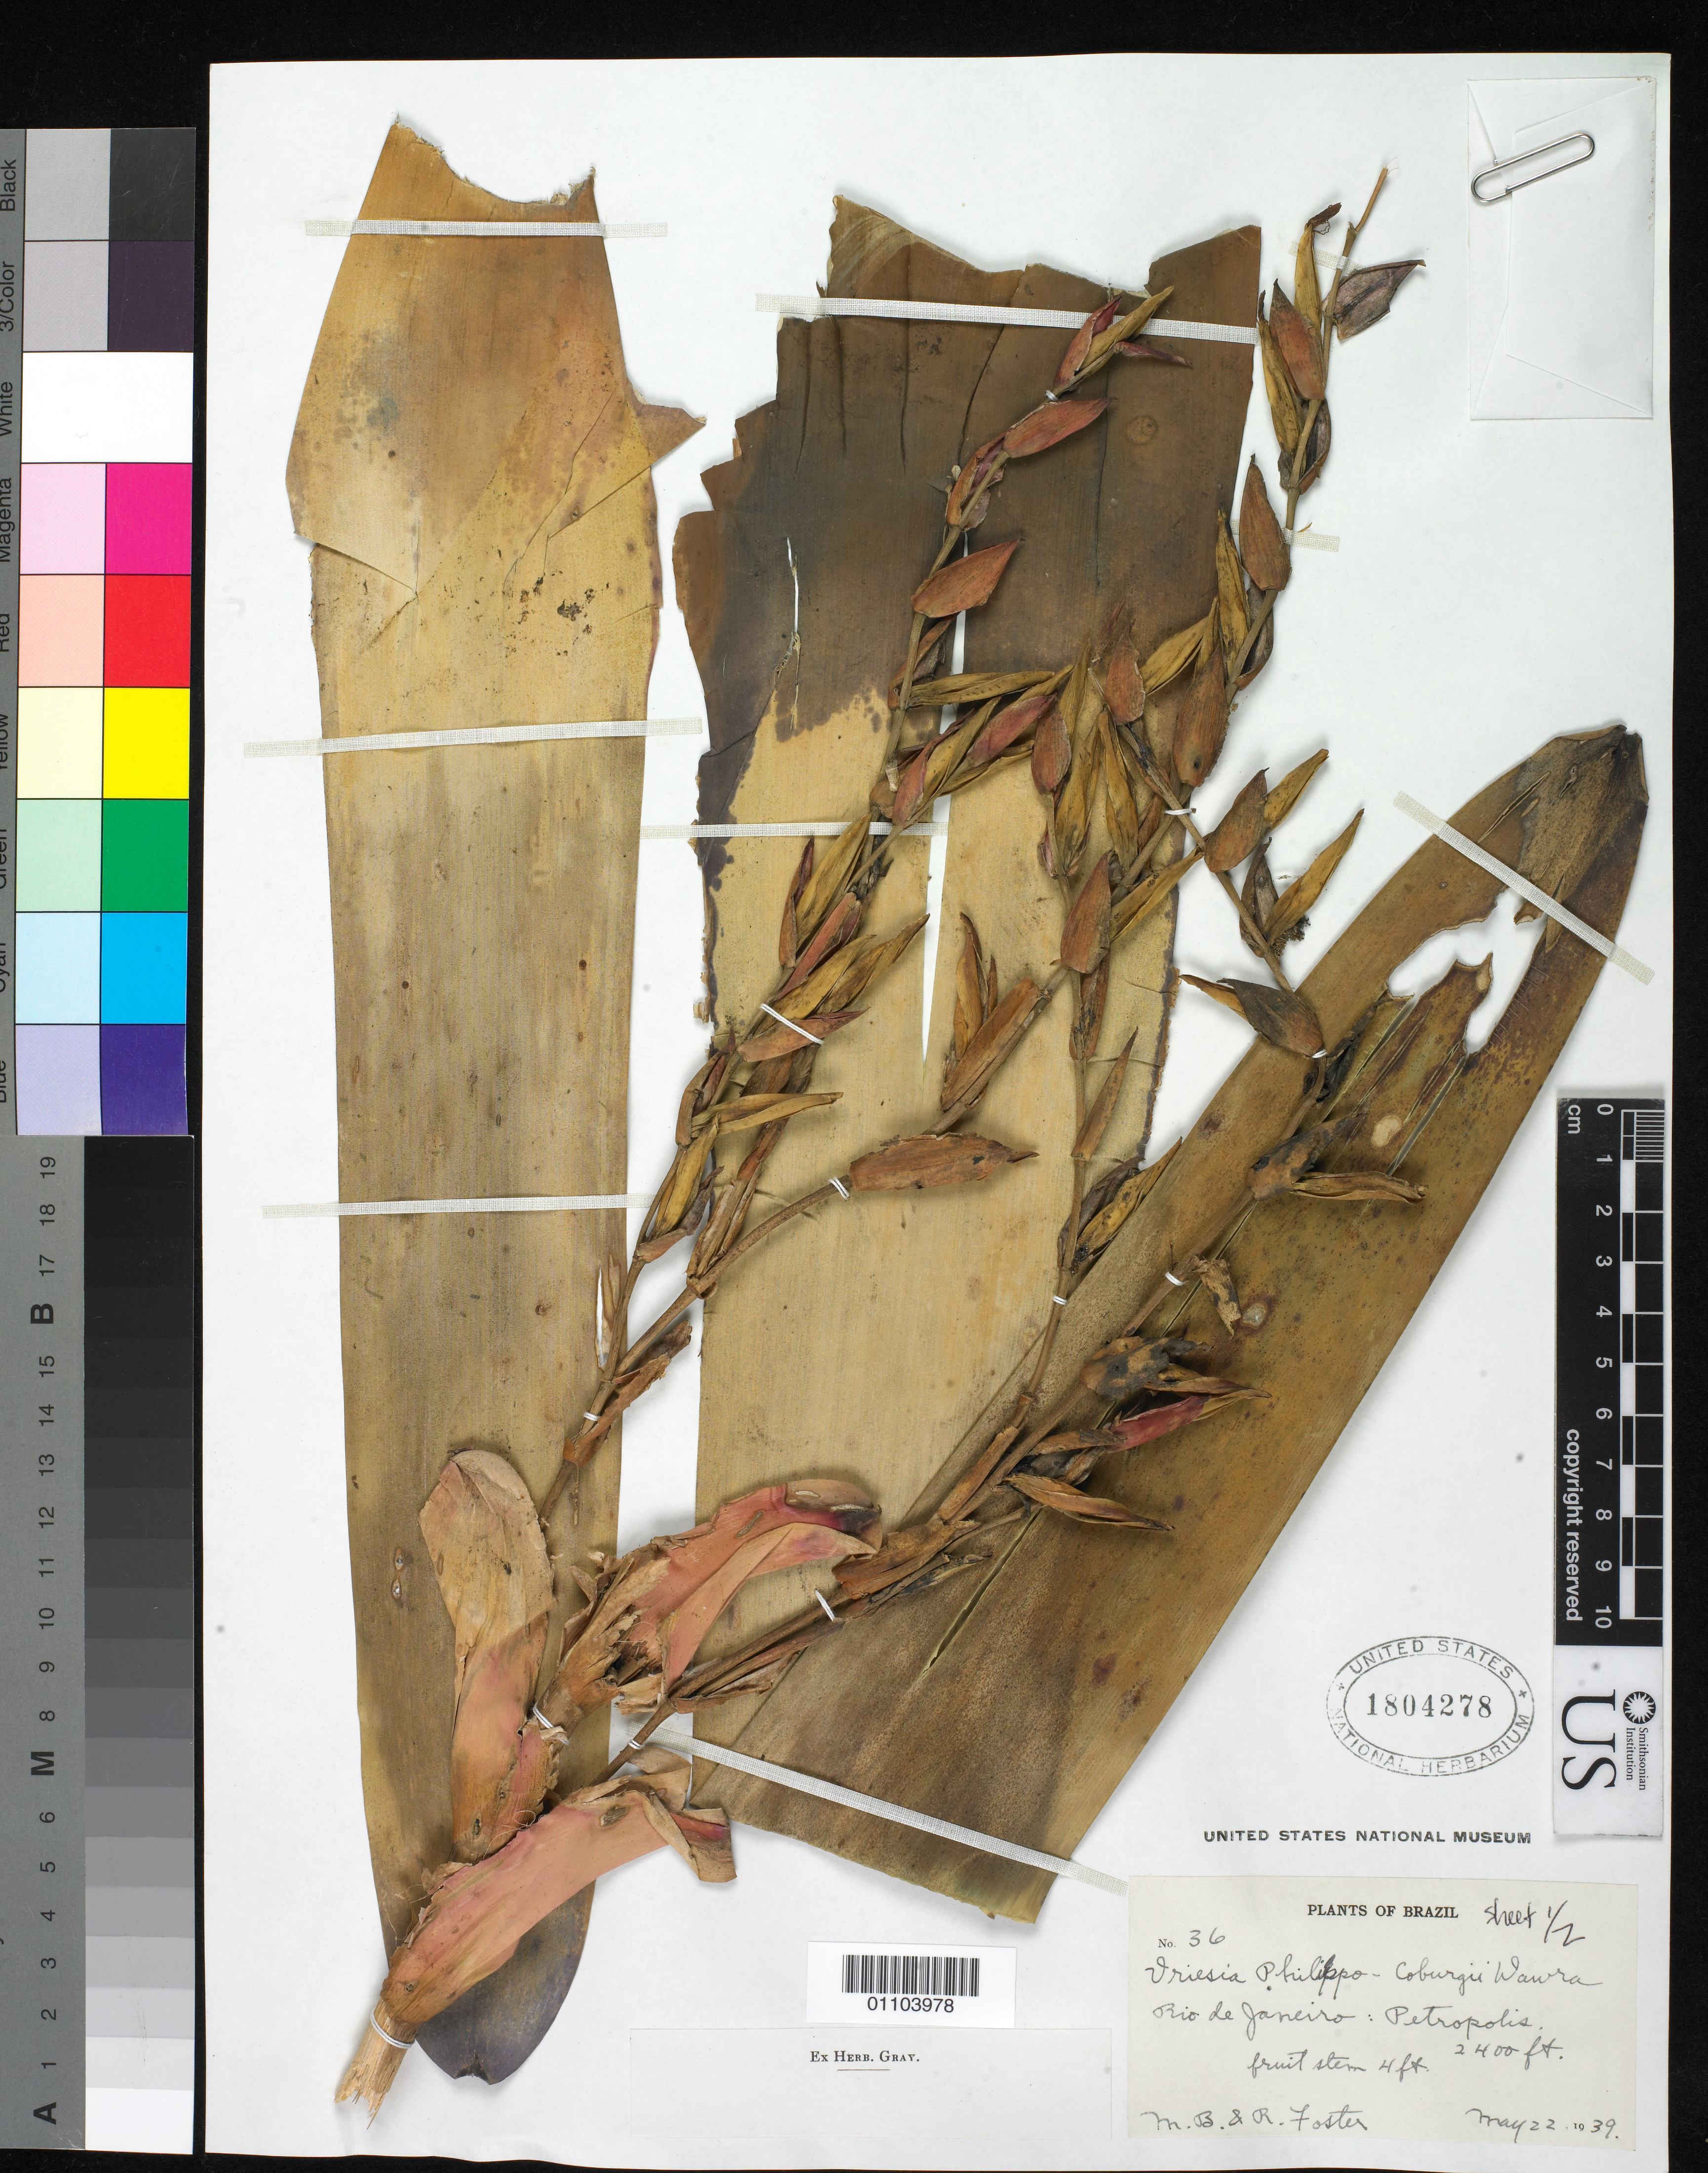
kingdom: Plantae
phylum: Tracheophyta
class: Liliopsida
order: Poales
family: Bromeliaceae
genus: Vriesea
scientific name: Vriesea philippocoburgii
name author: Wawra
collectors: M. B. Foster & R. Foster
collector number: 36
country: Brazil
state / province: Rio de Janeiro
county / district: Petrópolis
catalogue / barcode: US 1804278